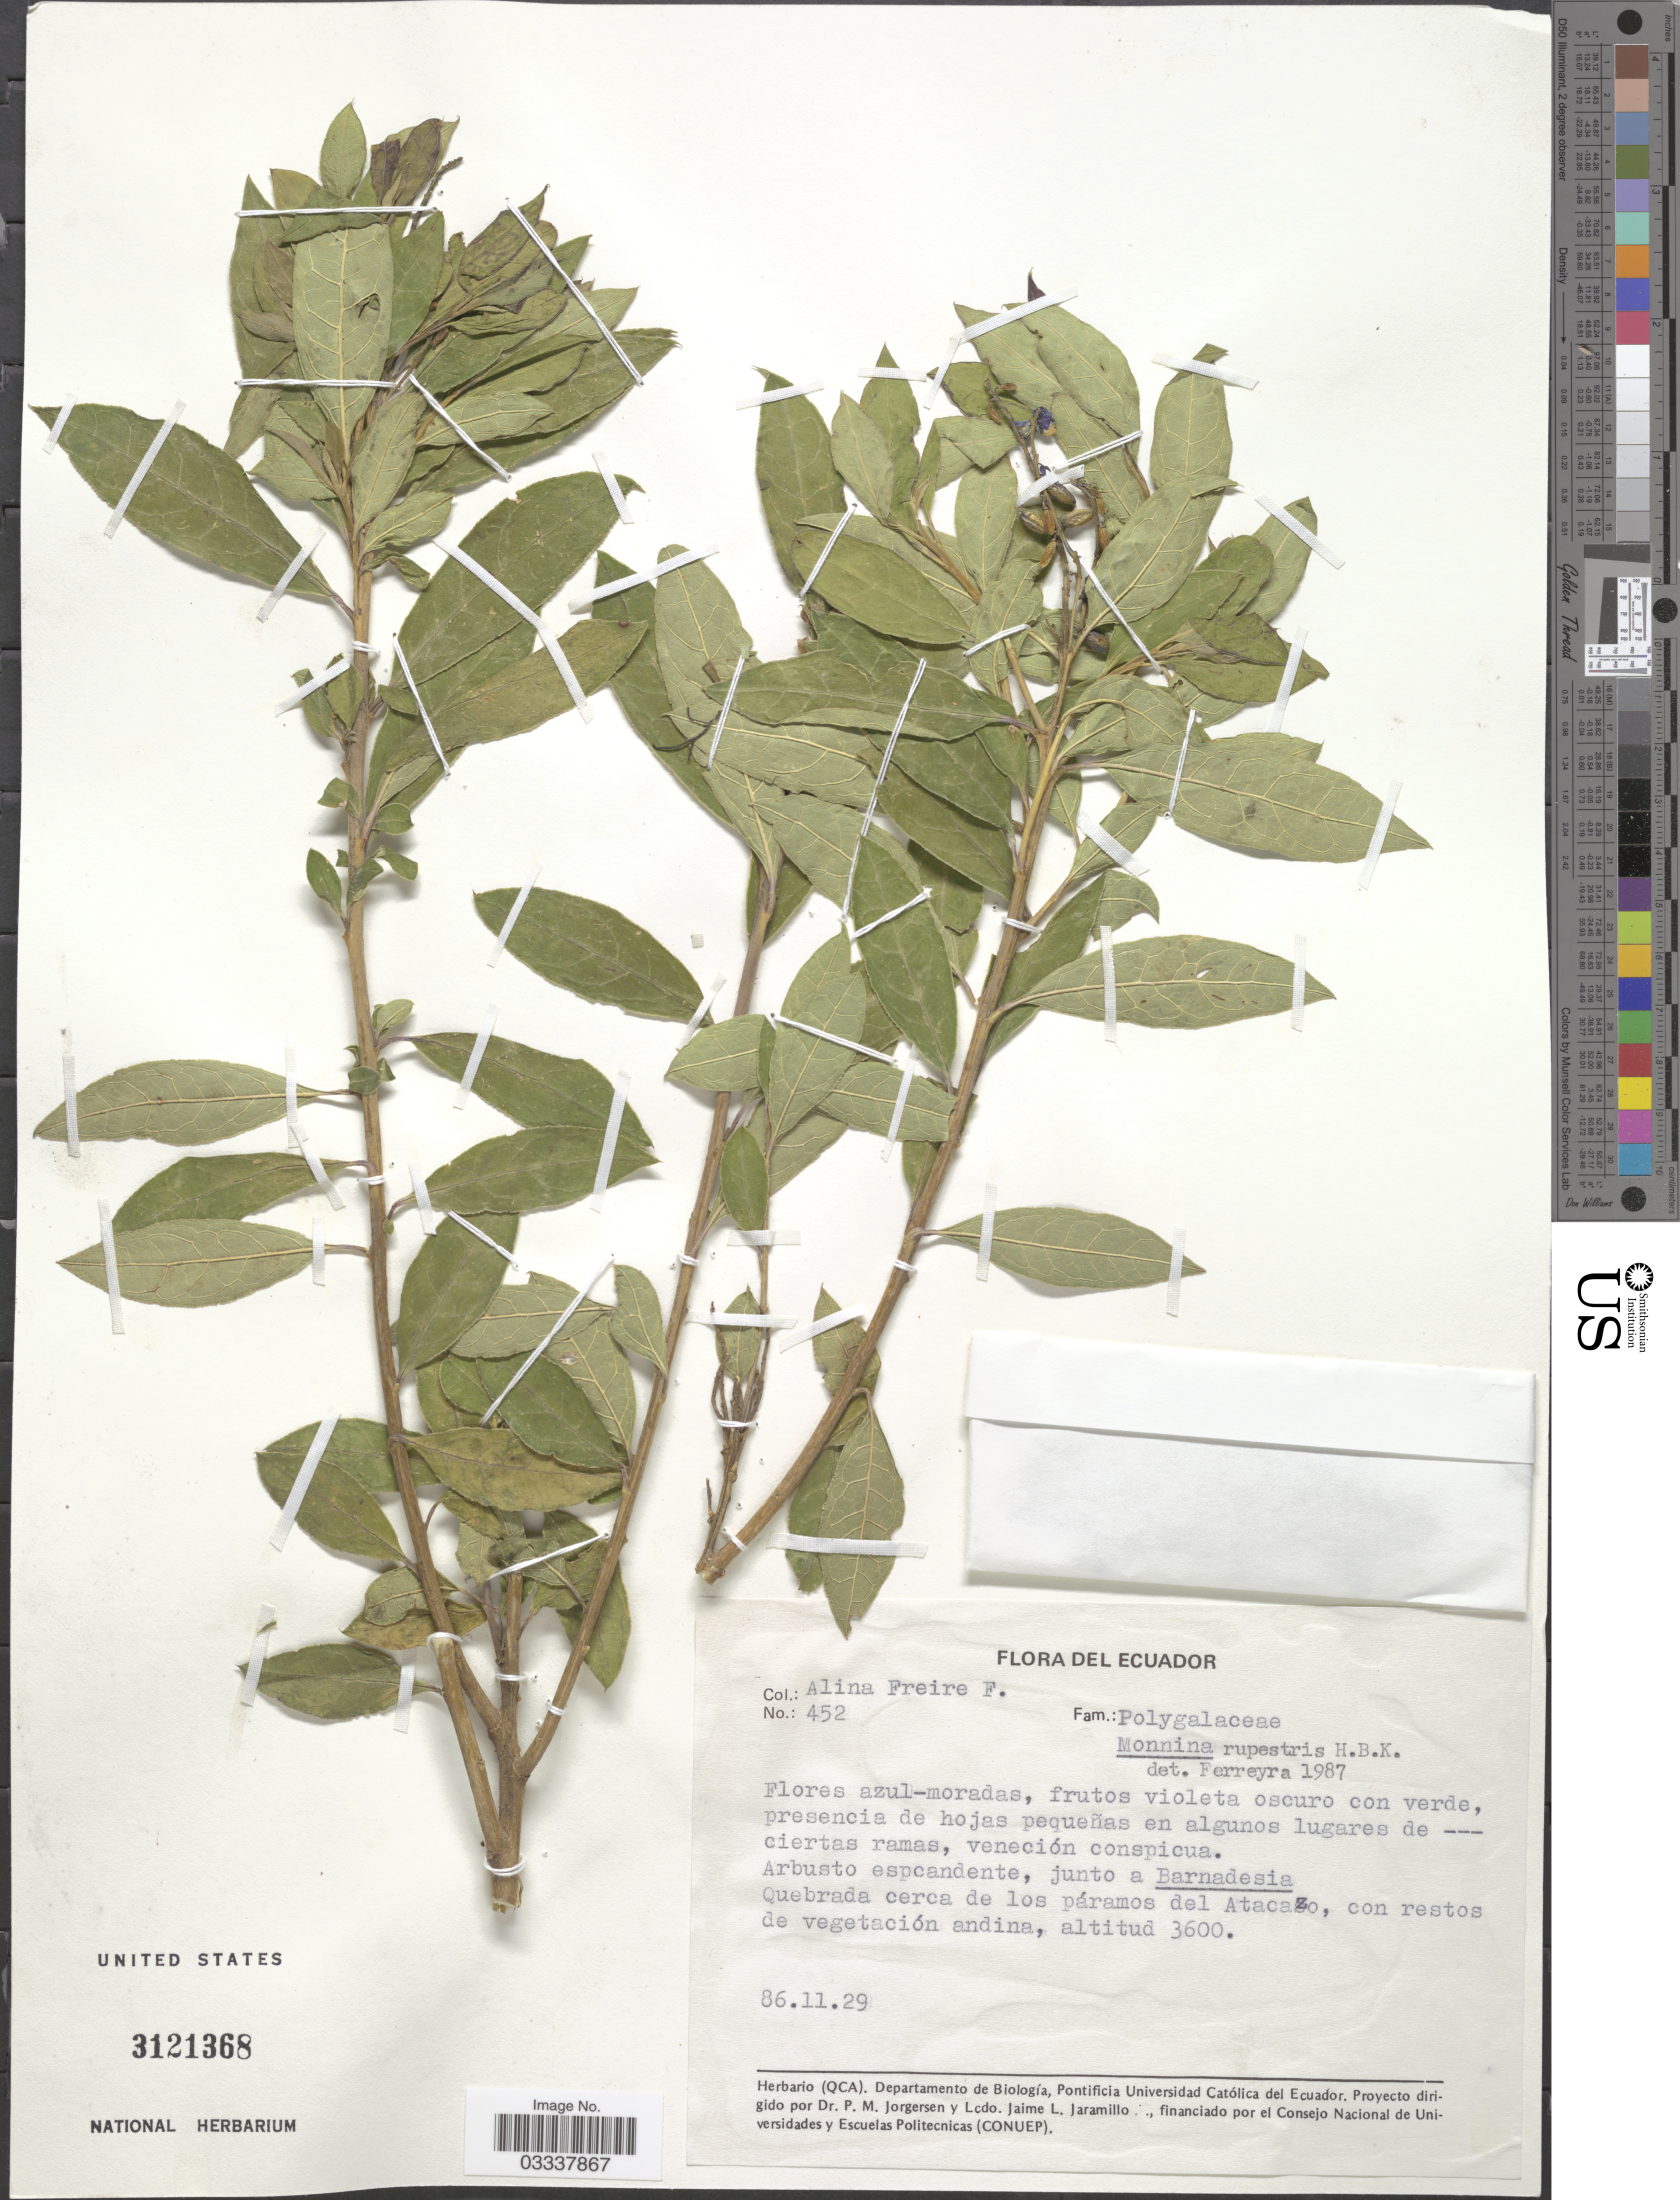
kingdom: Plantae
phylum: Tracheophyta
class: Magnoliopsida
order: Fabales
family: Polygalaceae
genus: Monnina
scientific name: Monnina rupestris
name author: Kunth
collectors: A. Freire-Fierro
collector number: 452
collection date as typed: Transcribed d/m/y: 29/11/86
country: Ecuador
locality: Quebrada cerca de los páramos del Atacazo.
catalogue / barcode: US 3121368